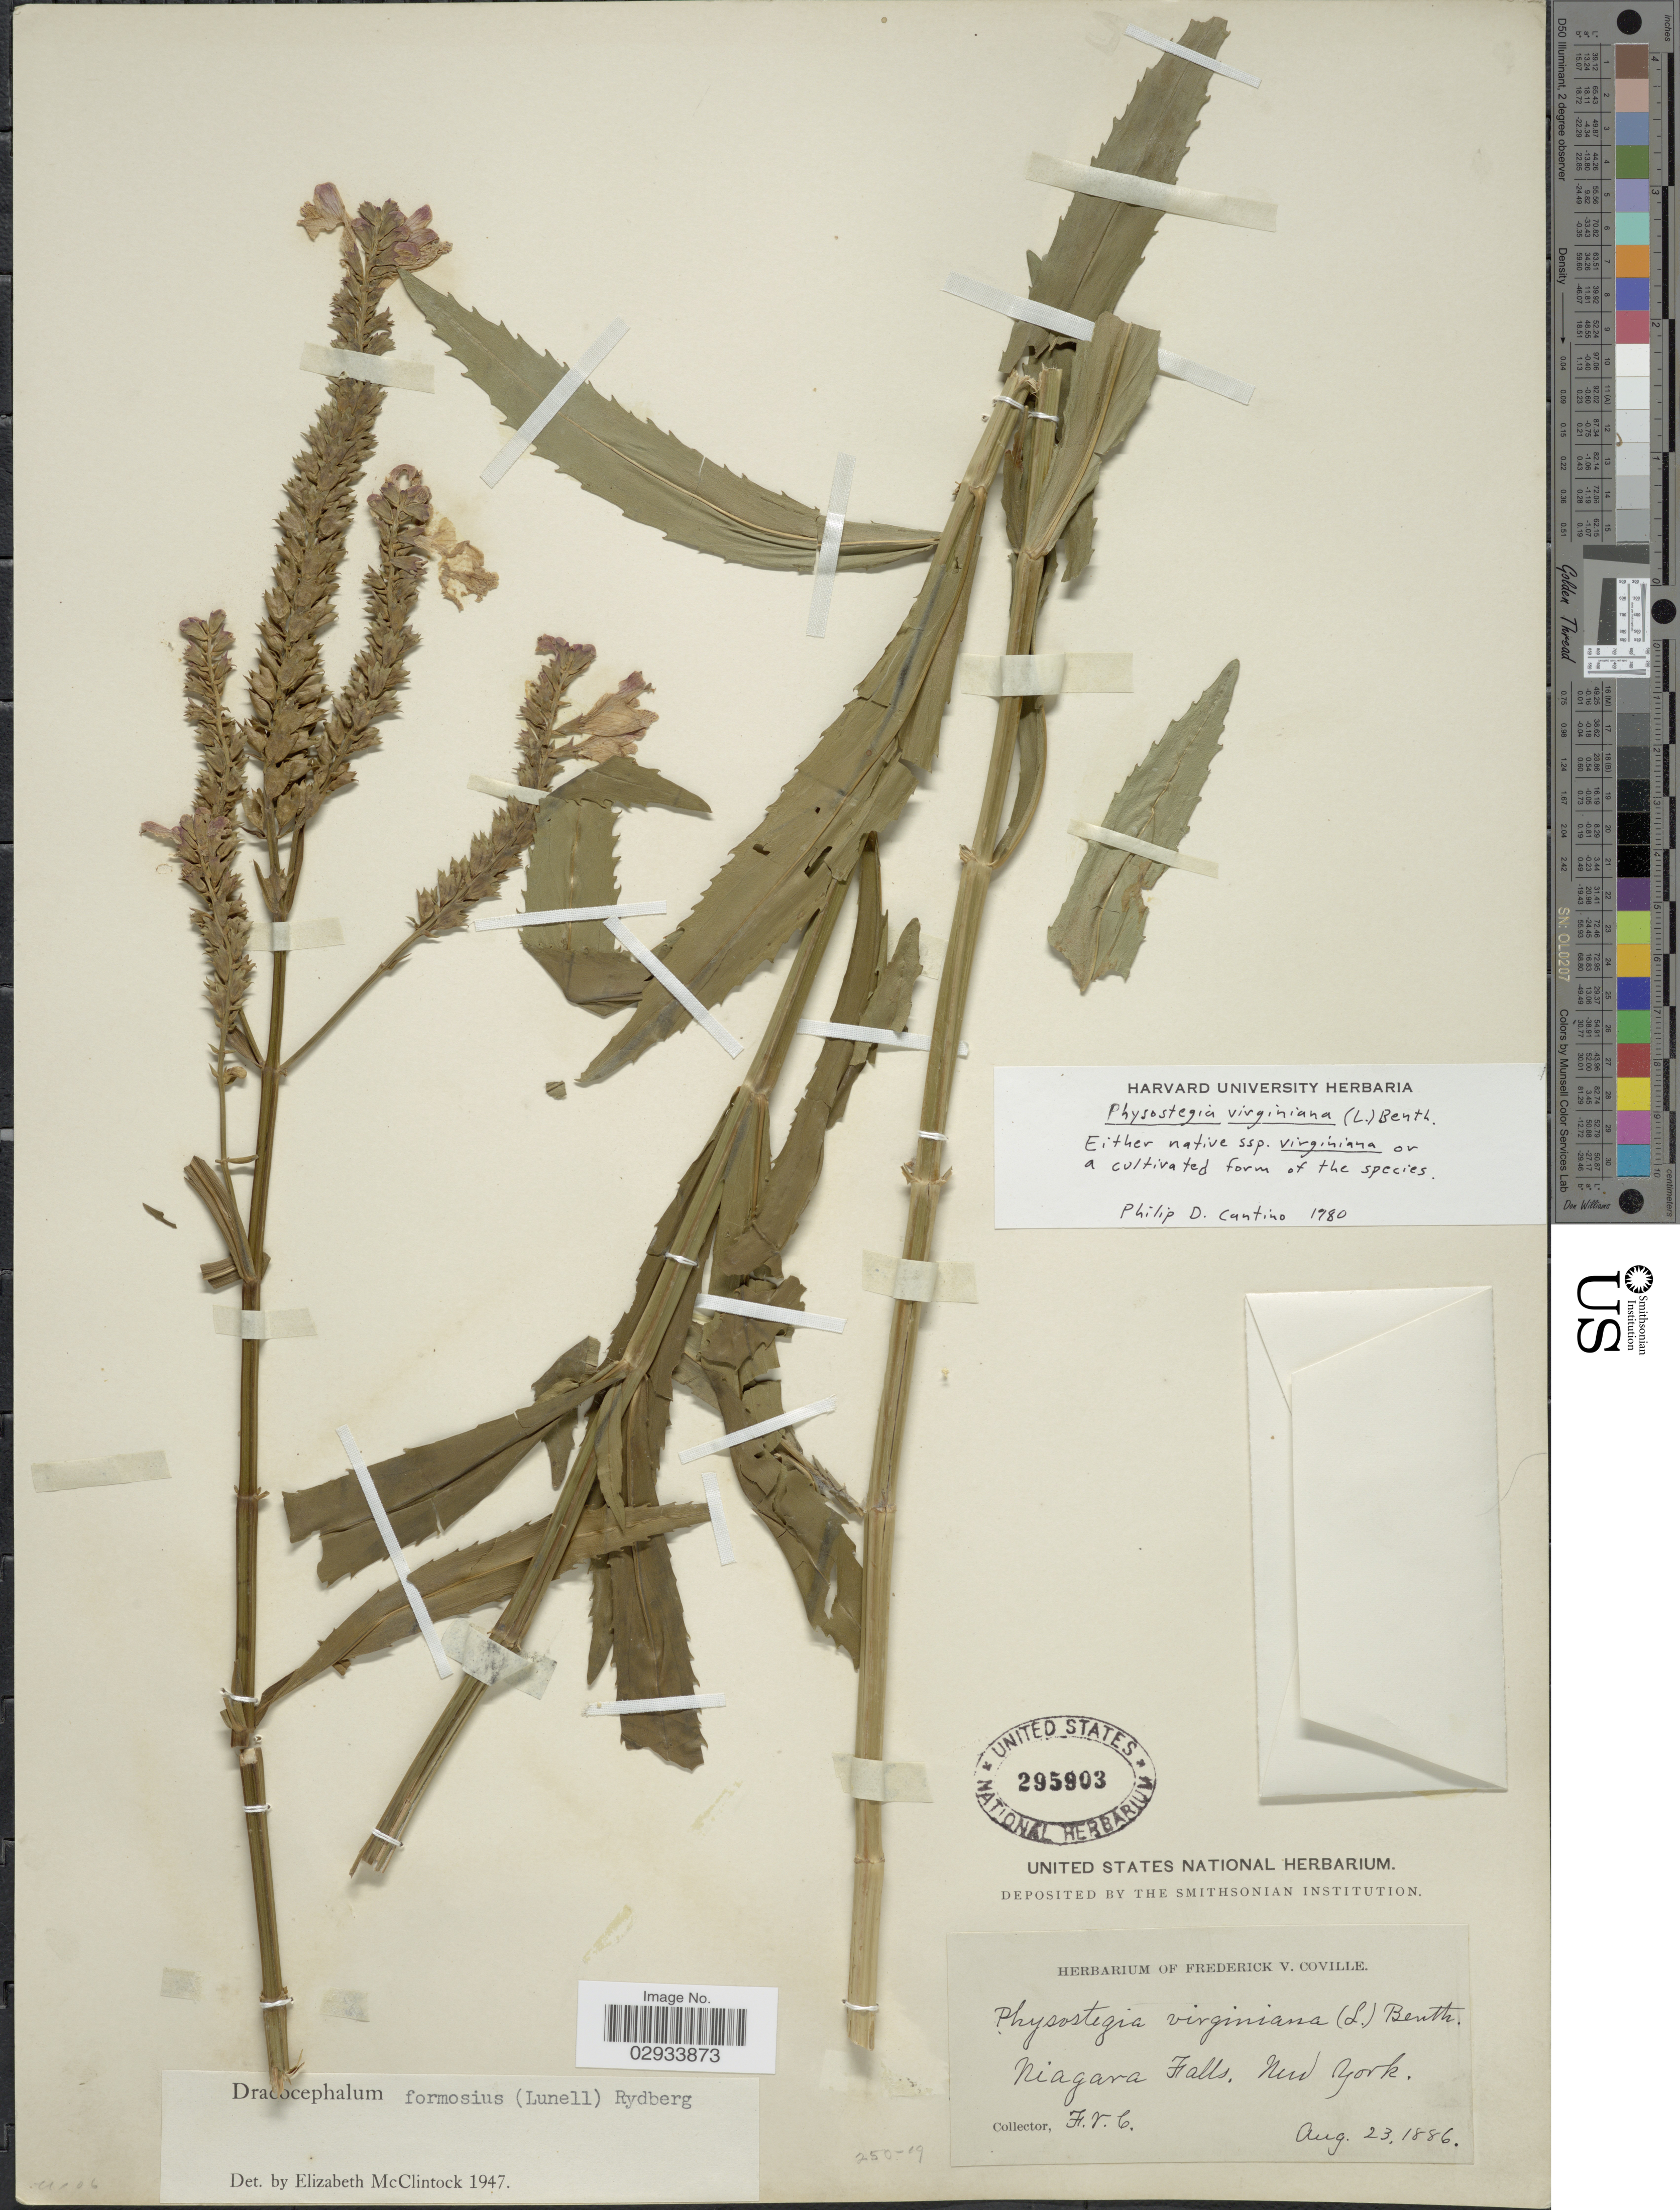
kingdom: Plantae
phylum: Tracheophyta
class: Magnoliopsida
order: Lamiales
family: Lamiaceae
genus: Physostegia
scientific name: Physostegia virginiana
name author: (L.) Benth.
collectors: F. V. Coville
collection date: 1886-08-23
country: United States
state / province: New York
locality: Niagara Falls, New York.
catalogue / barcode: US 295903